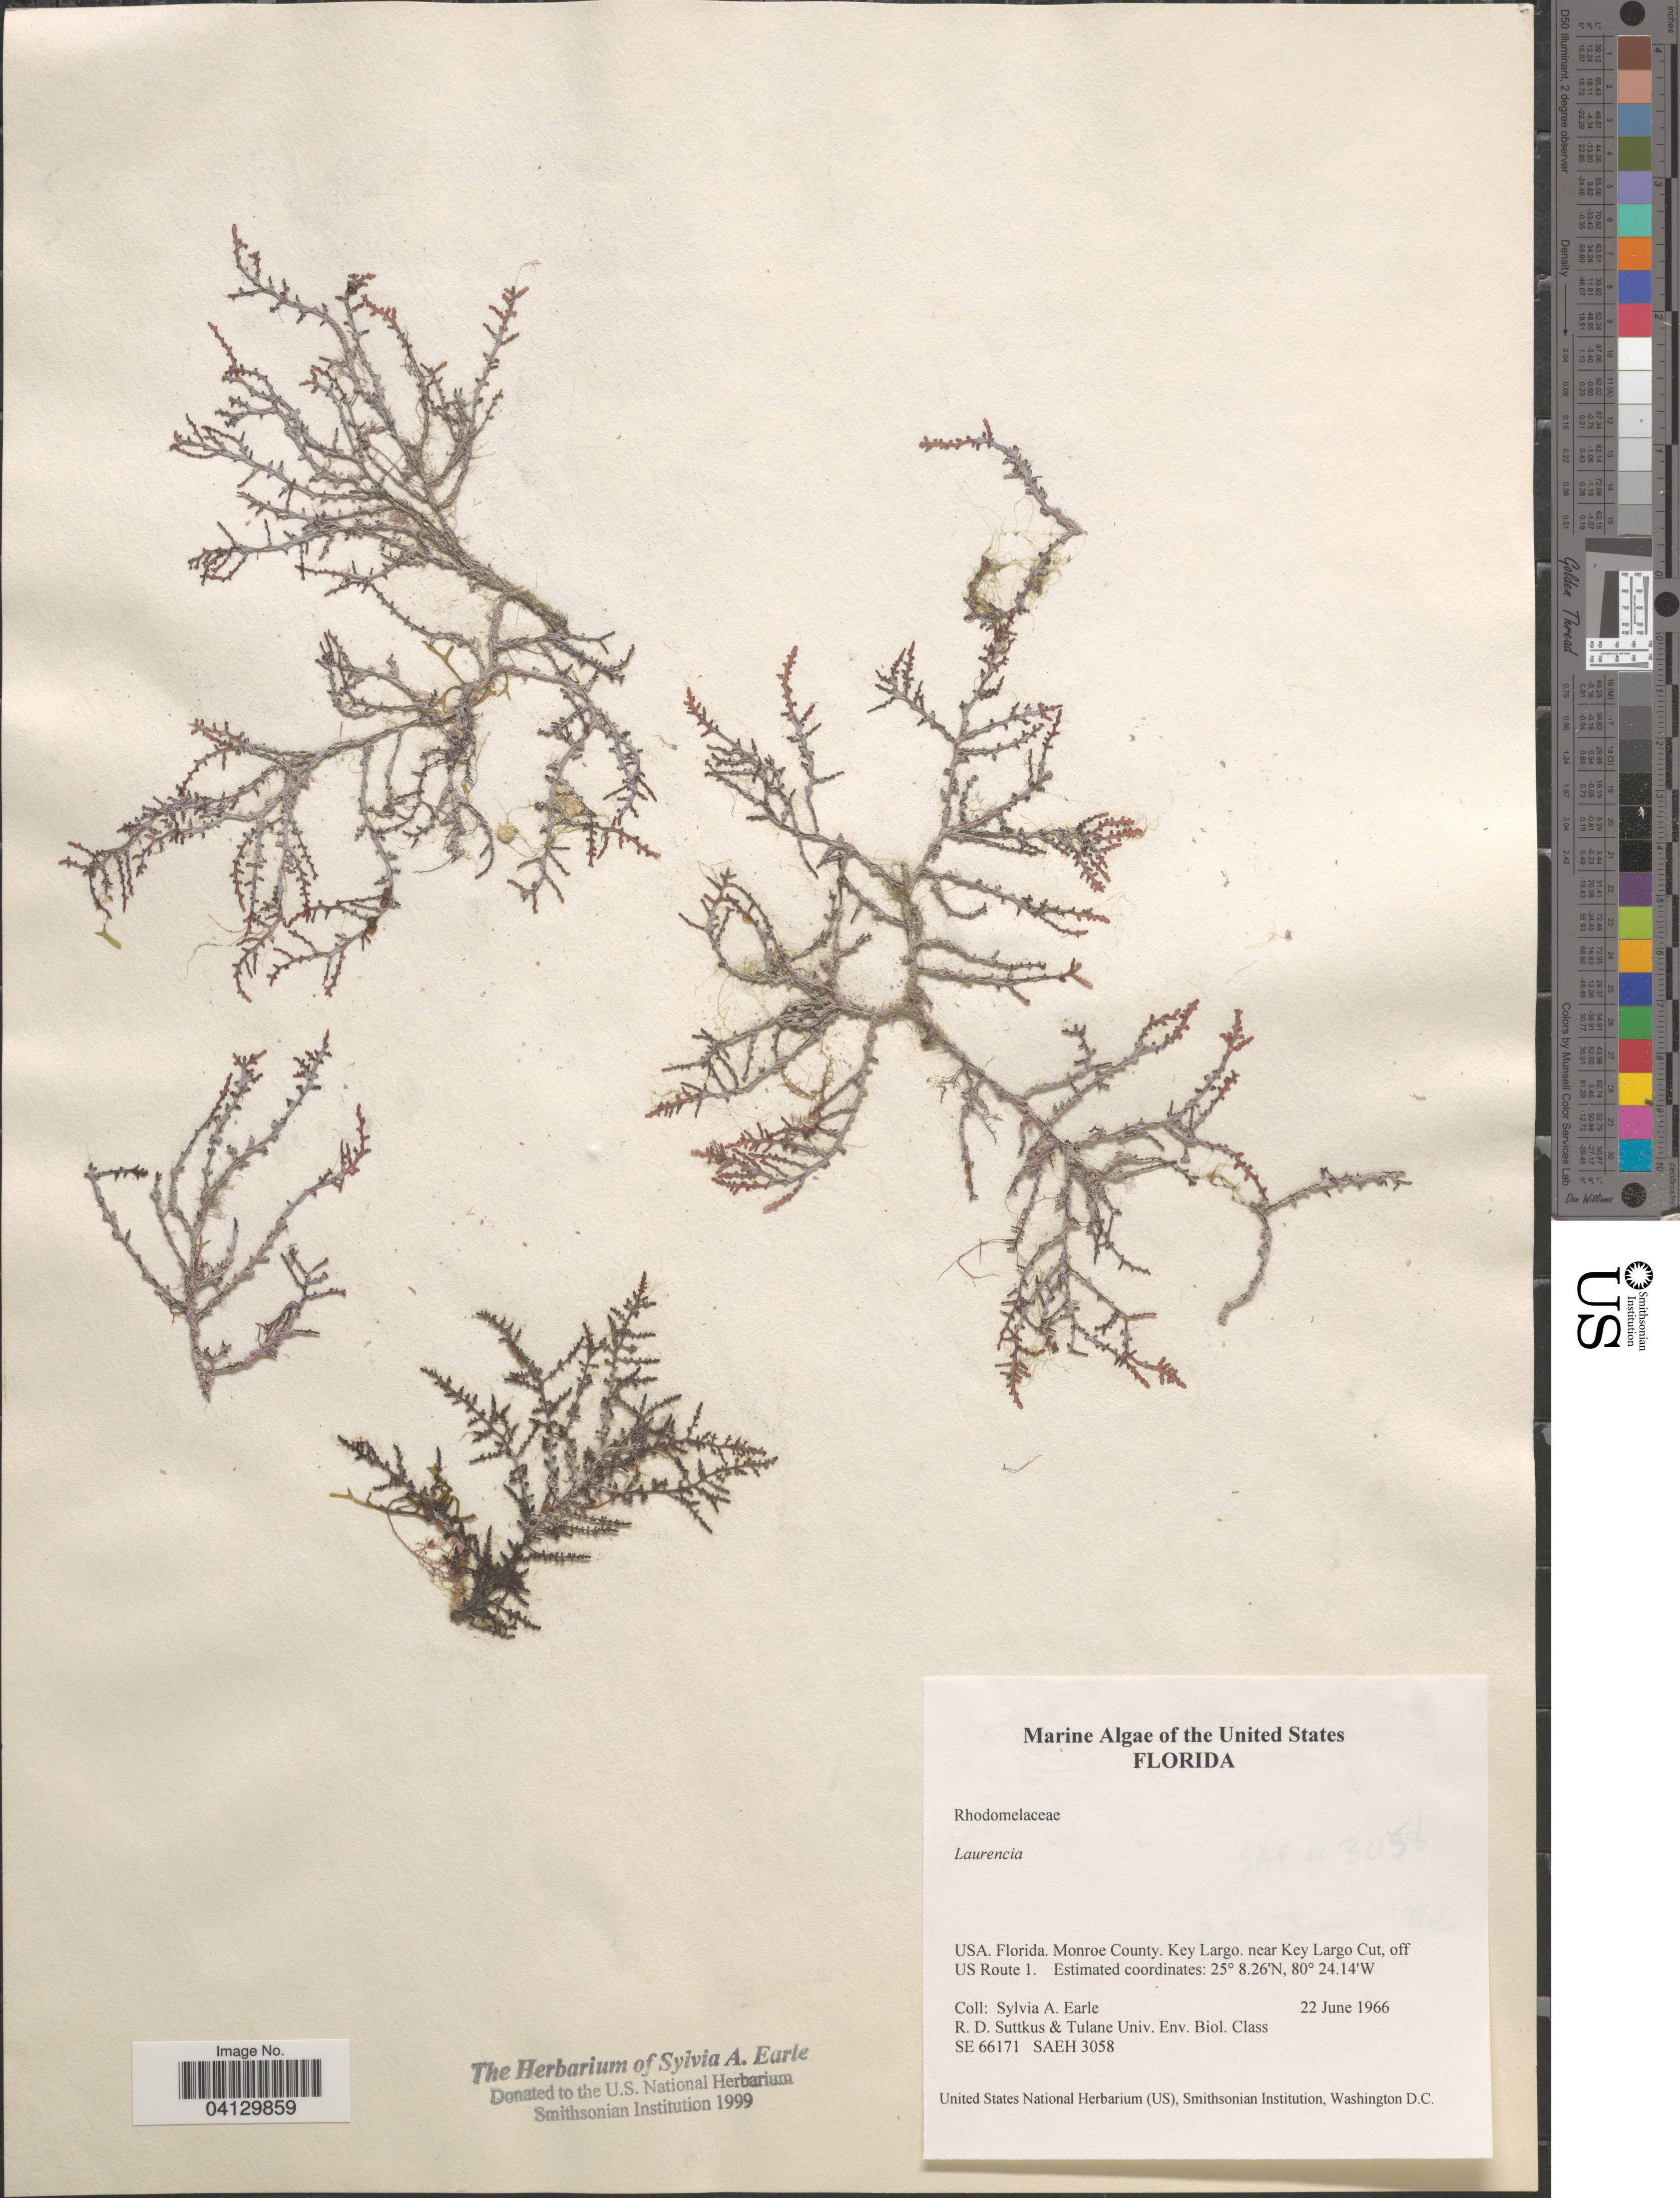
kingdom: Plantae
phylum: Rhodophyta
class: Florideophyceae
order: Ceramiales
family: Rhodomelaceae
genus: Laurencia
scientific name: Laurencia sp.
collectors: S. A. Earle, R. Suttkus & Tulane Univ. Env. Biol. Class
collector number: SE66171/SAEH3058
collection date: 1966-06-22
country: United States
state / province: Florida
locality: Monroe County. Key Largo. Near Key Largo Cut, off US Route 1.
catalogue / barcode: US 328682